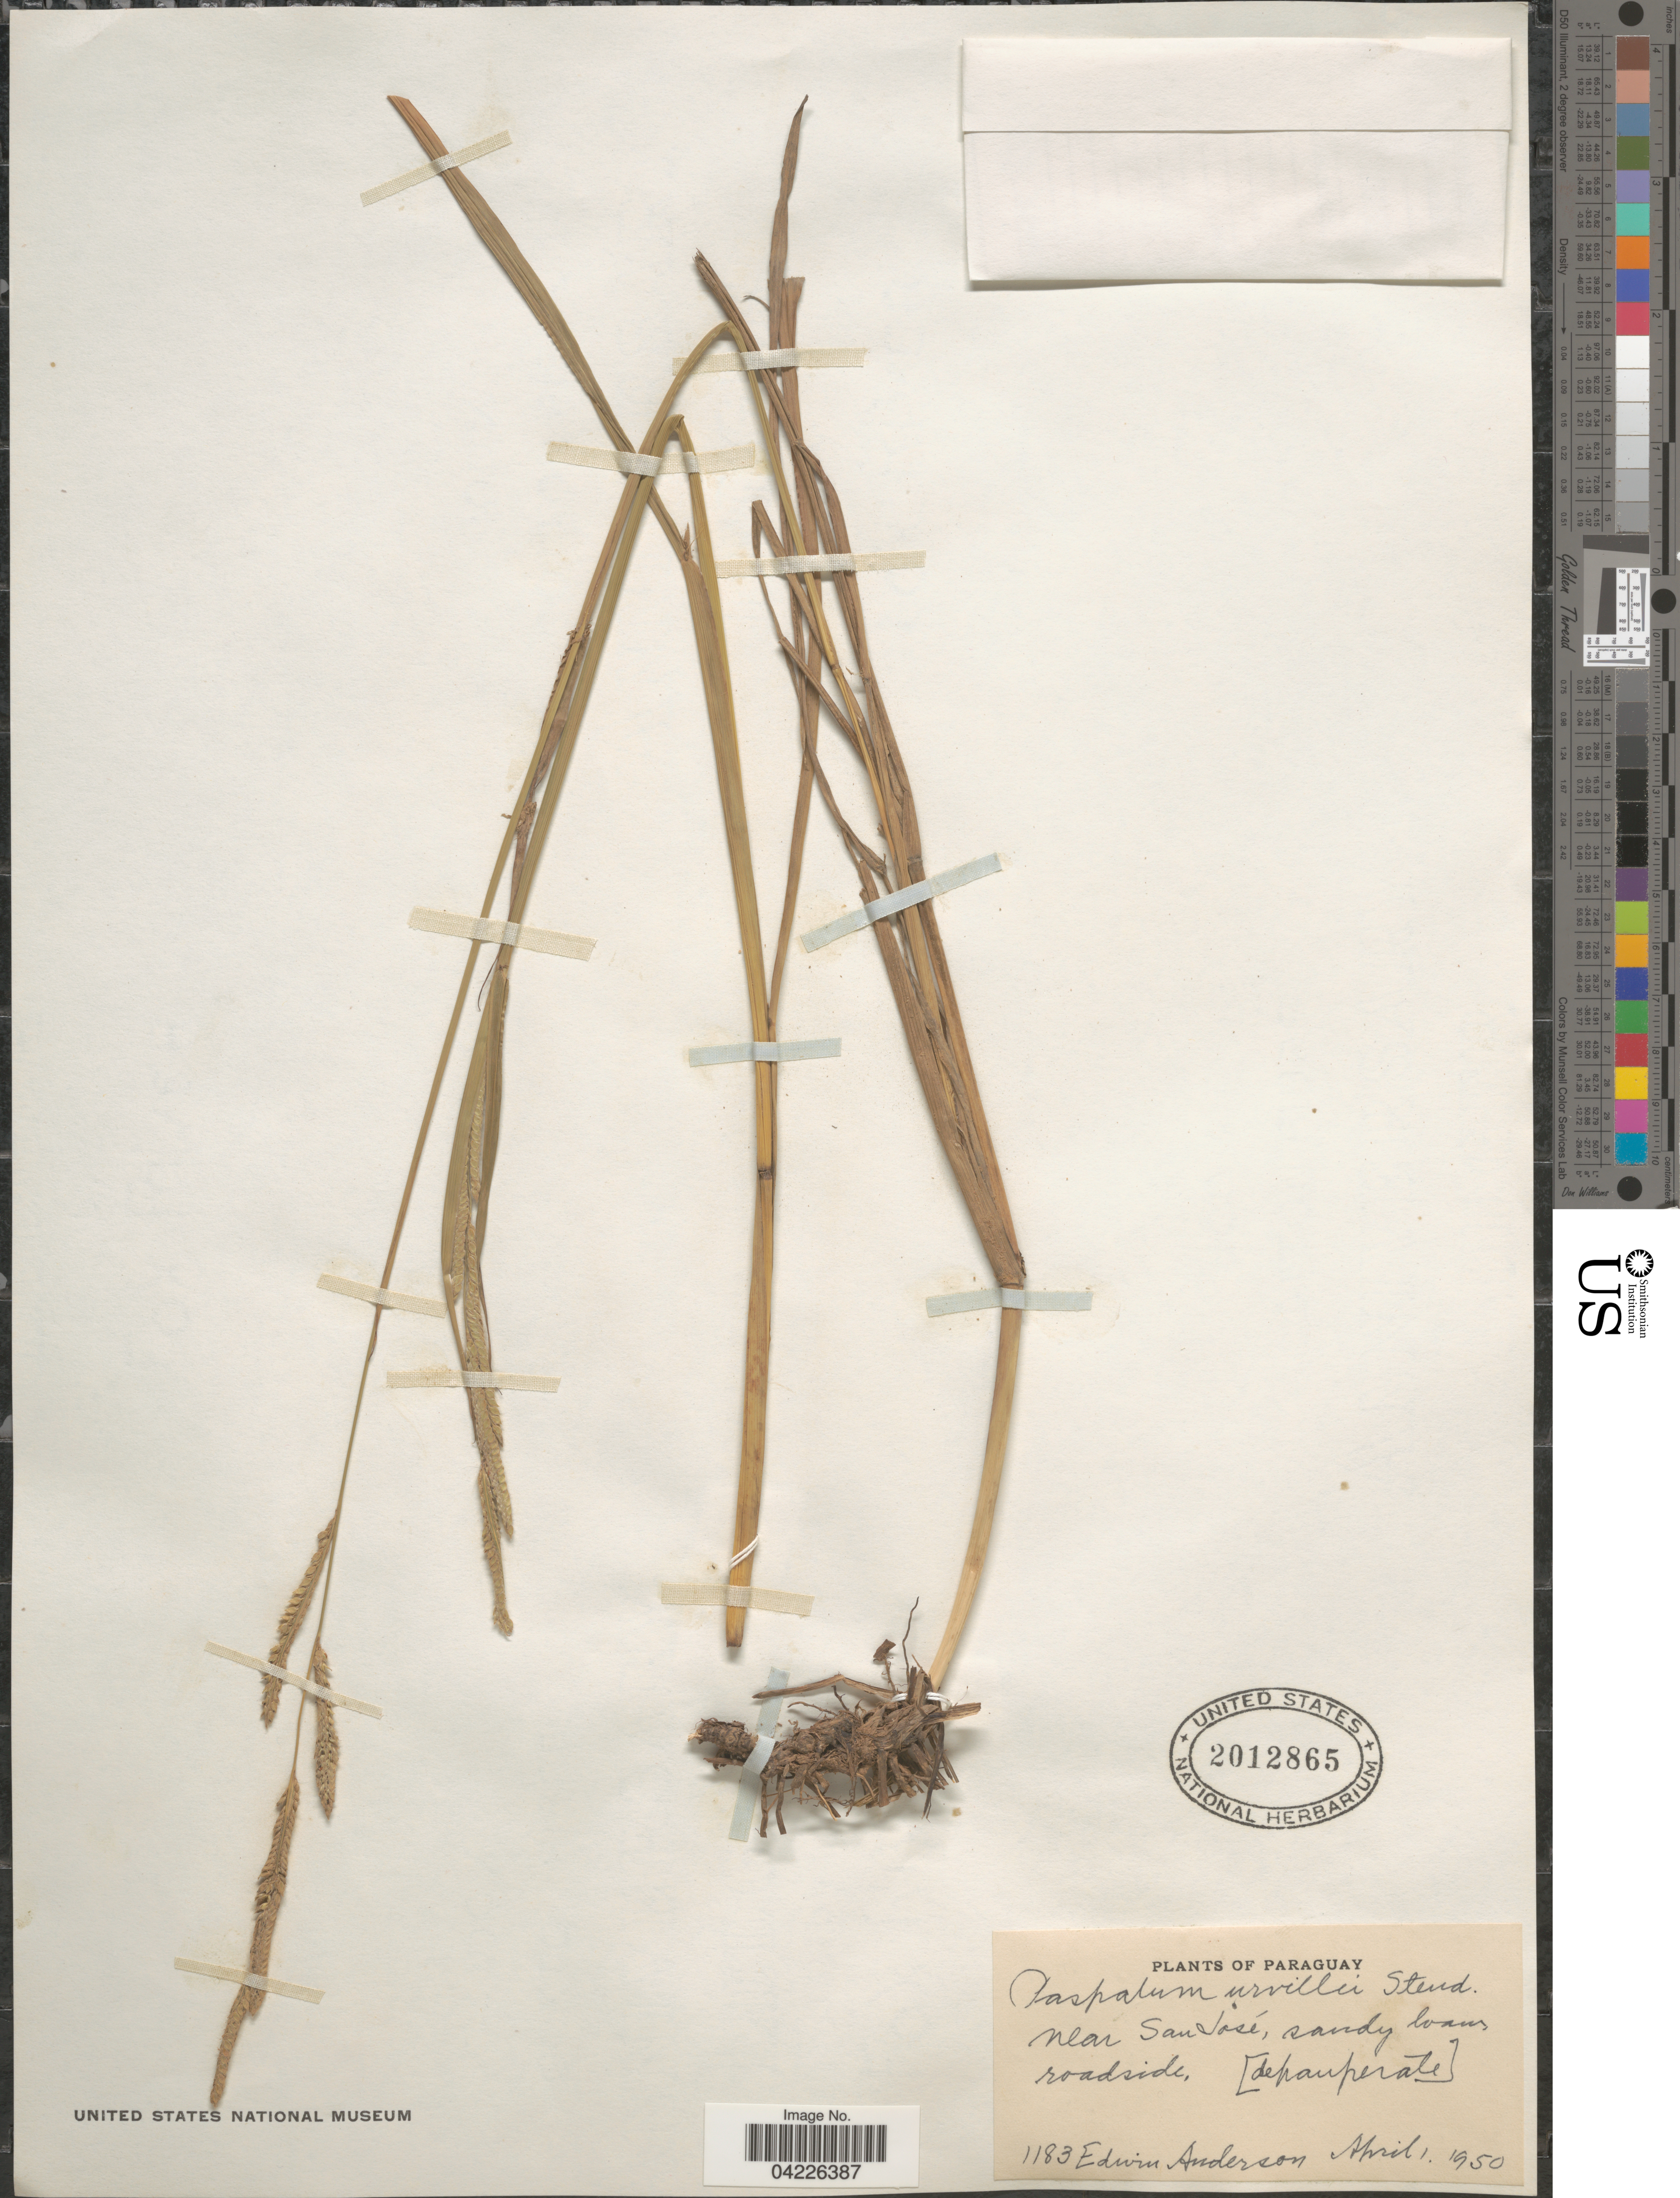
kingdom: Plantae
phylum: Tracheophyta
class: Liliopsida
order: Poales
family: Poaceae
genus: Paspalum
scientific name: Paspalum urvillei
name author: Steud.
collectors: E. Anderson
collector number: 1183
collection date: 1950-04-01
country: Paraguay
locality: Near San José.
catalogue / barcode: US 2012865